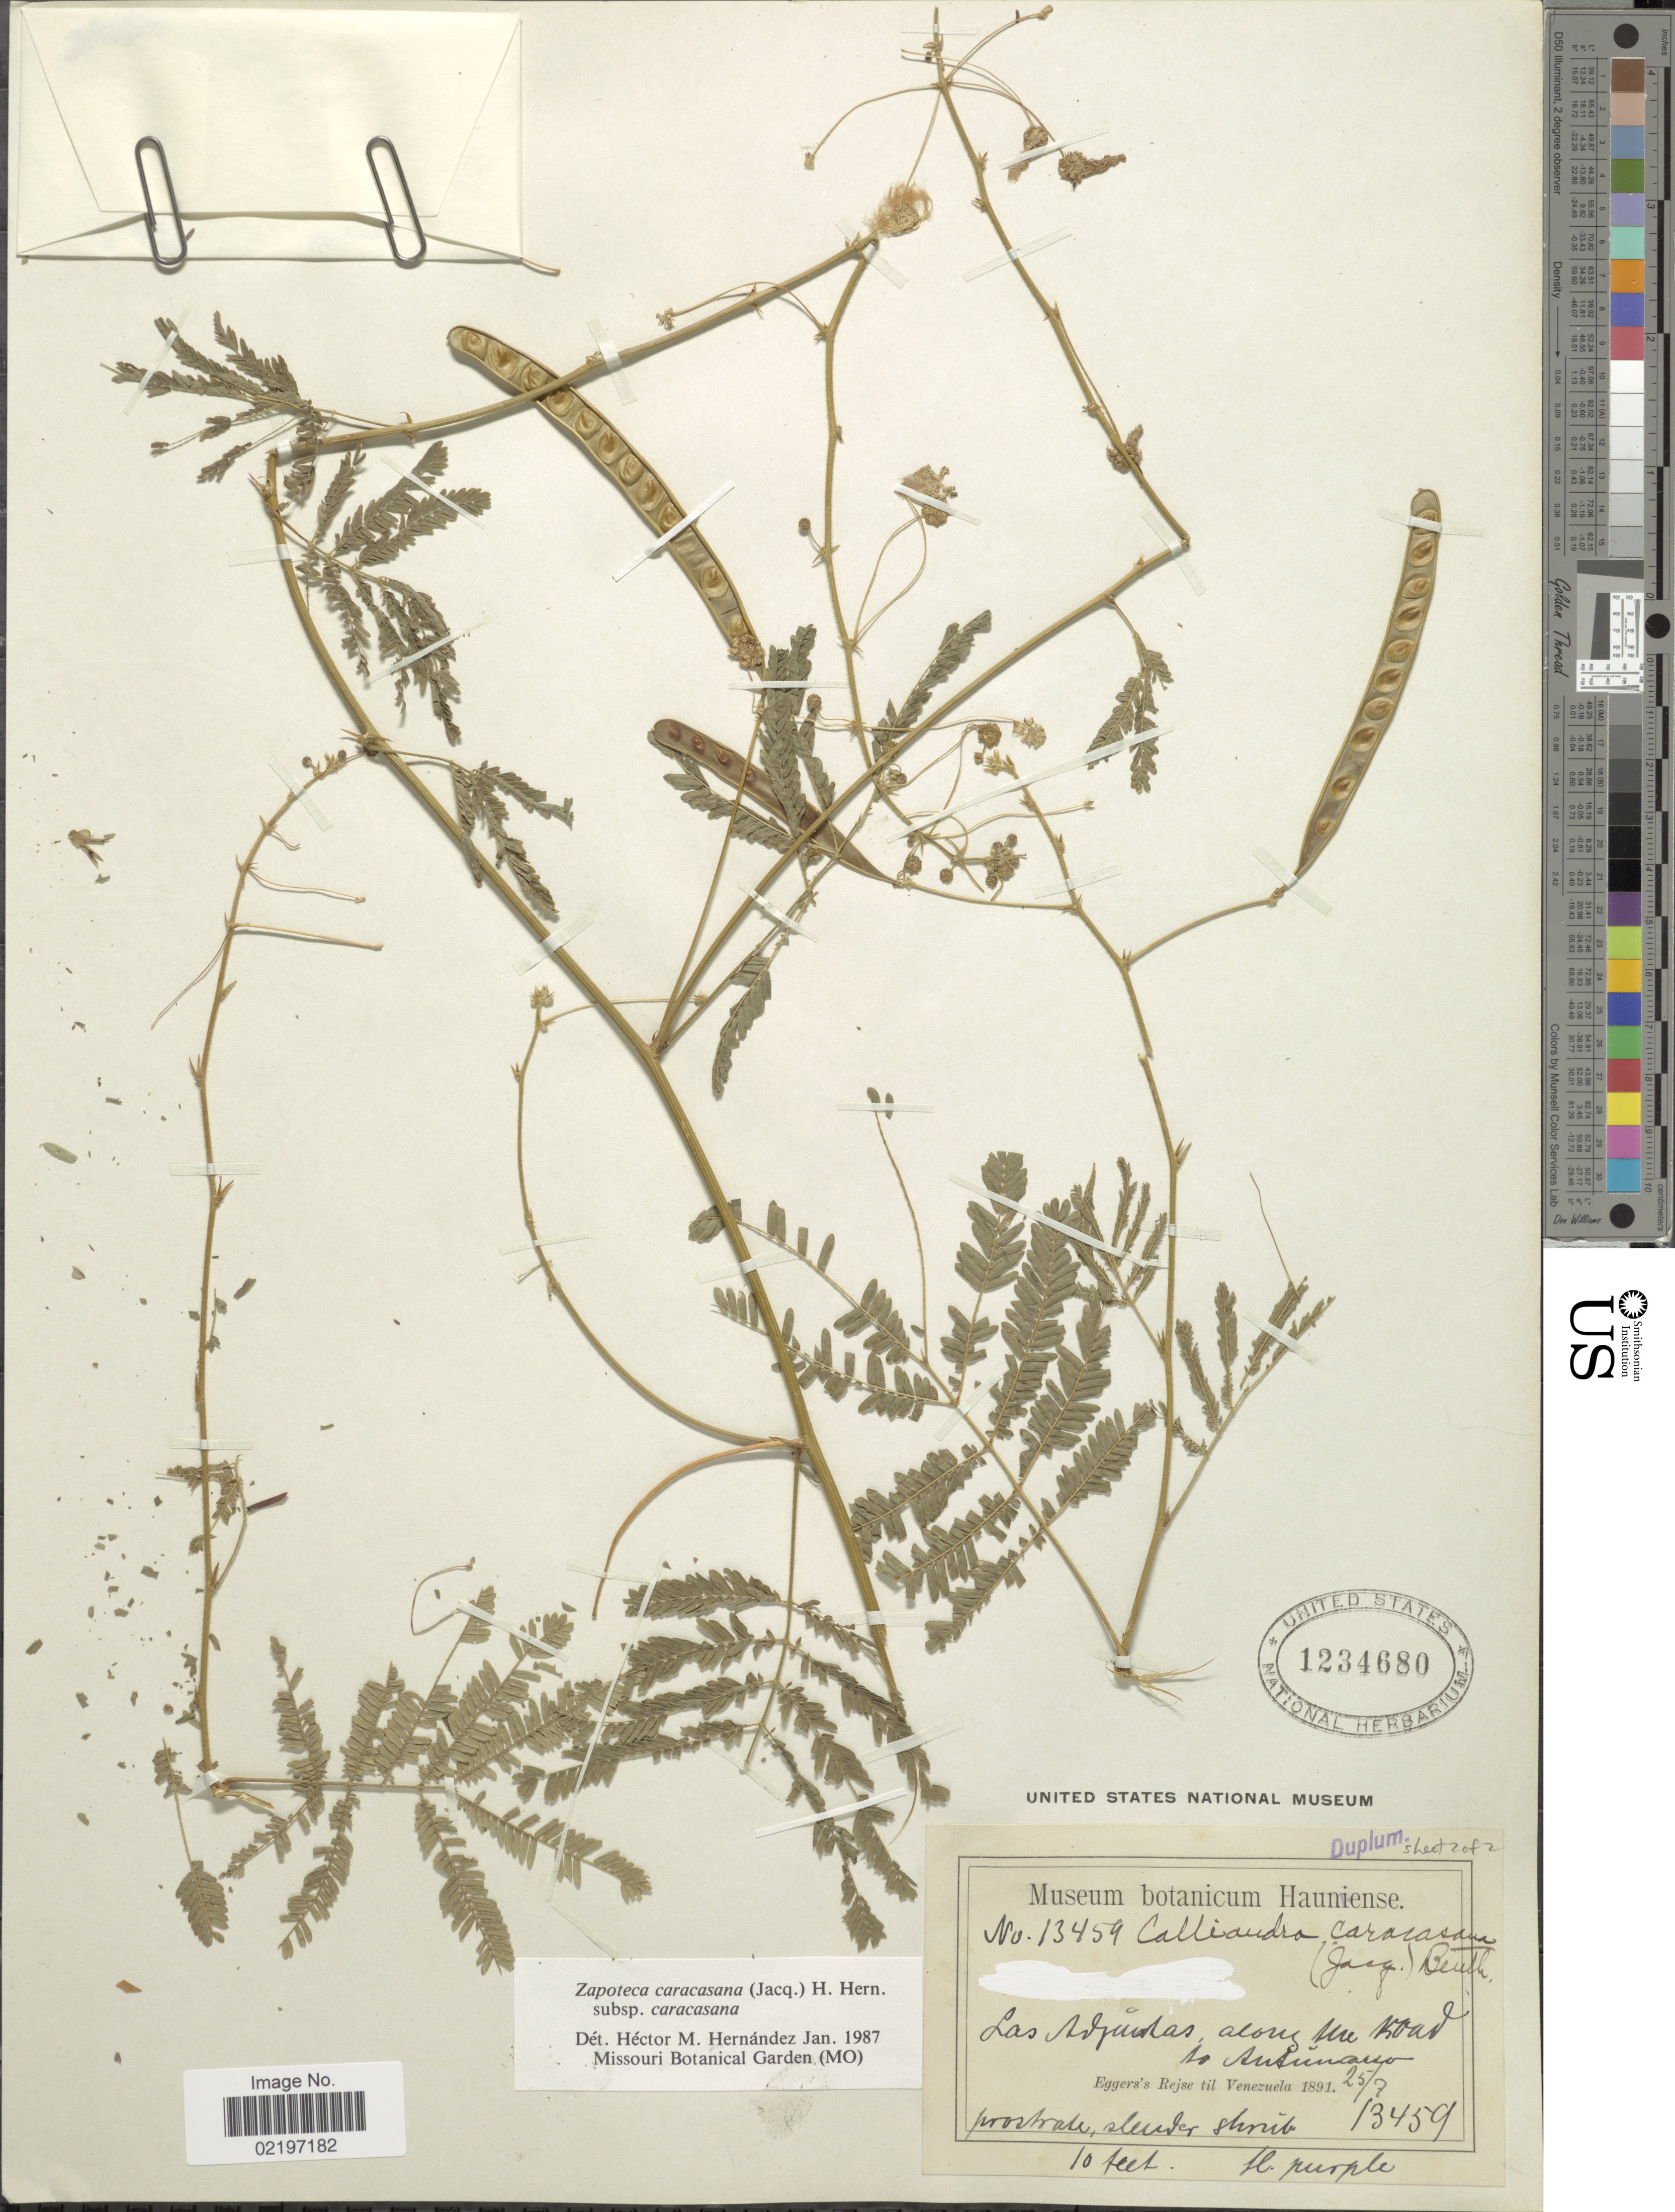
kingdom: Plantae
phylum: Tracheophyta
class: Magnoliopsida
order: Fabales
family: Fabaceae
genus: Zapoteca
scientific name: Zapoteca caracasana subsp. caracasana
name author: (Jacq.) H.M. Hern.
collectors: -. Eggers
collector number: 13459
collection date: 1891-07-25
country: Venezuela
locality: Las Adjuertas, along the road to Austincano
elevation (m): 3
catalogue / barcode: US 1234680